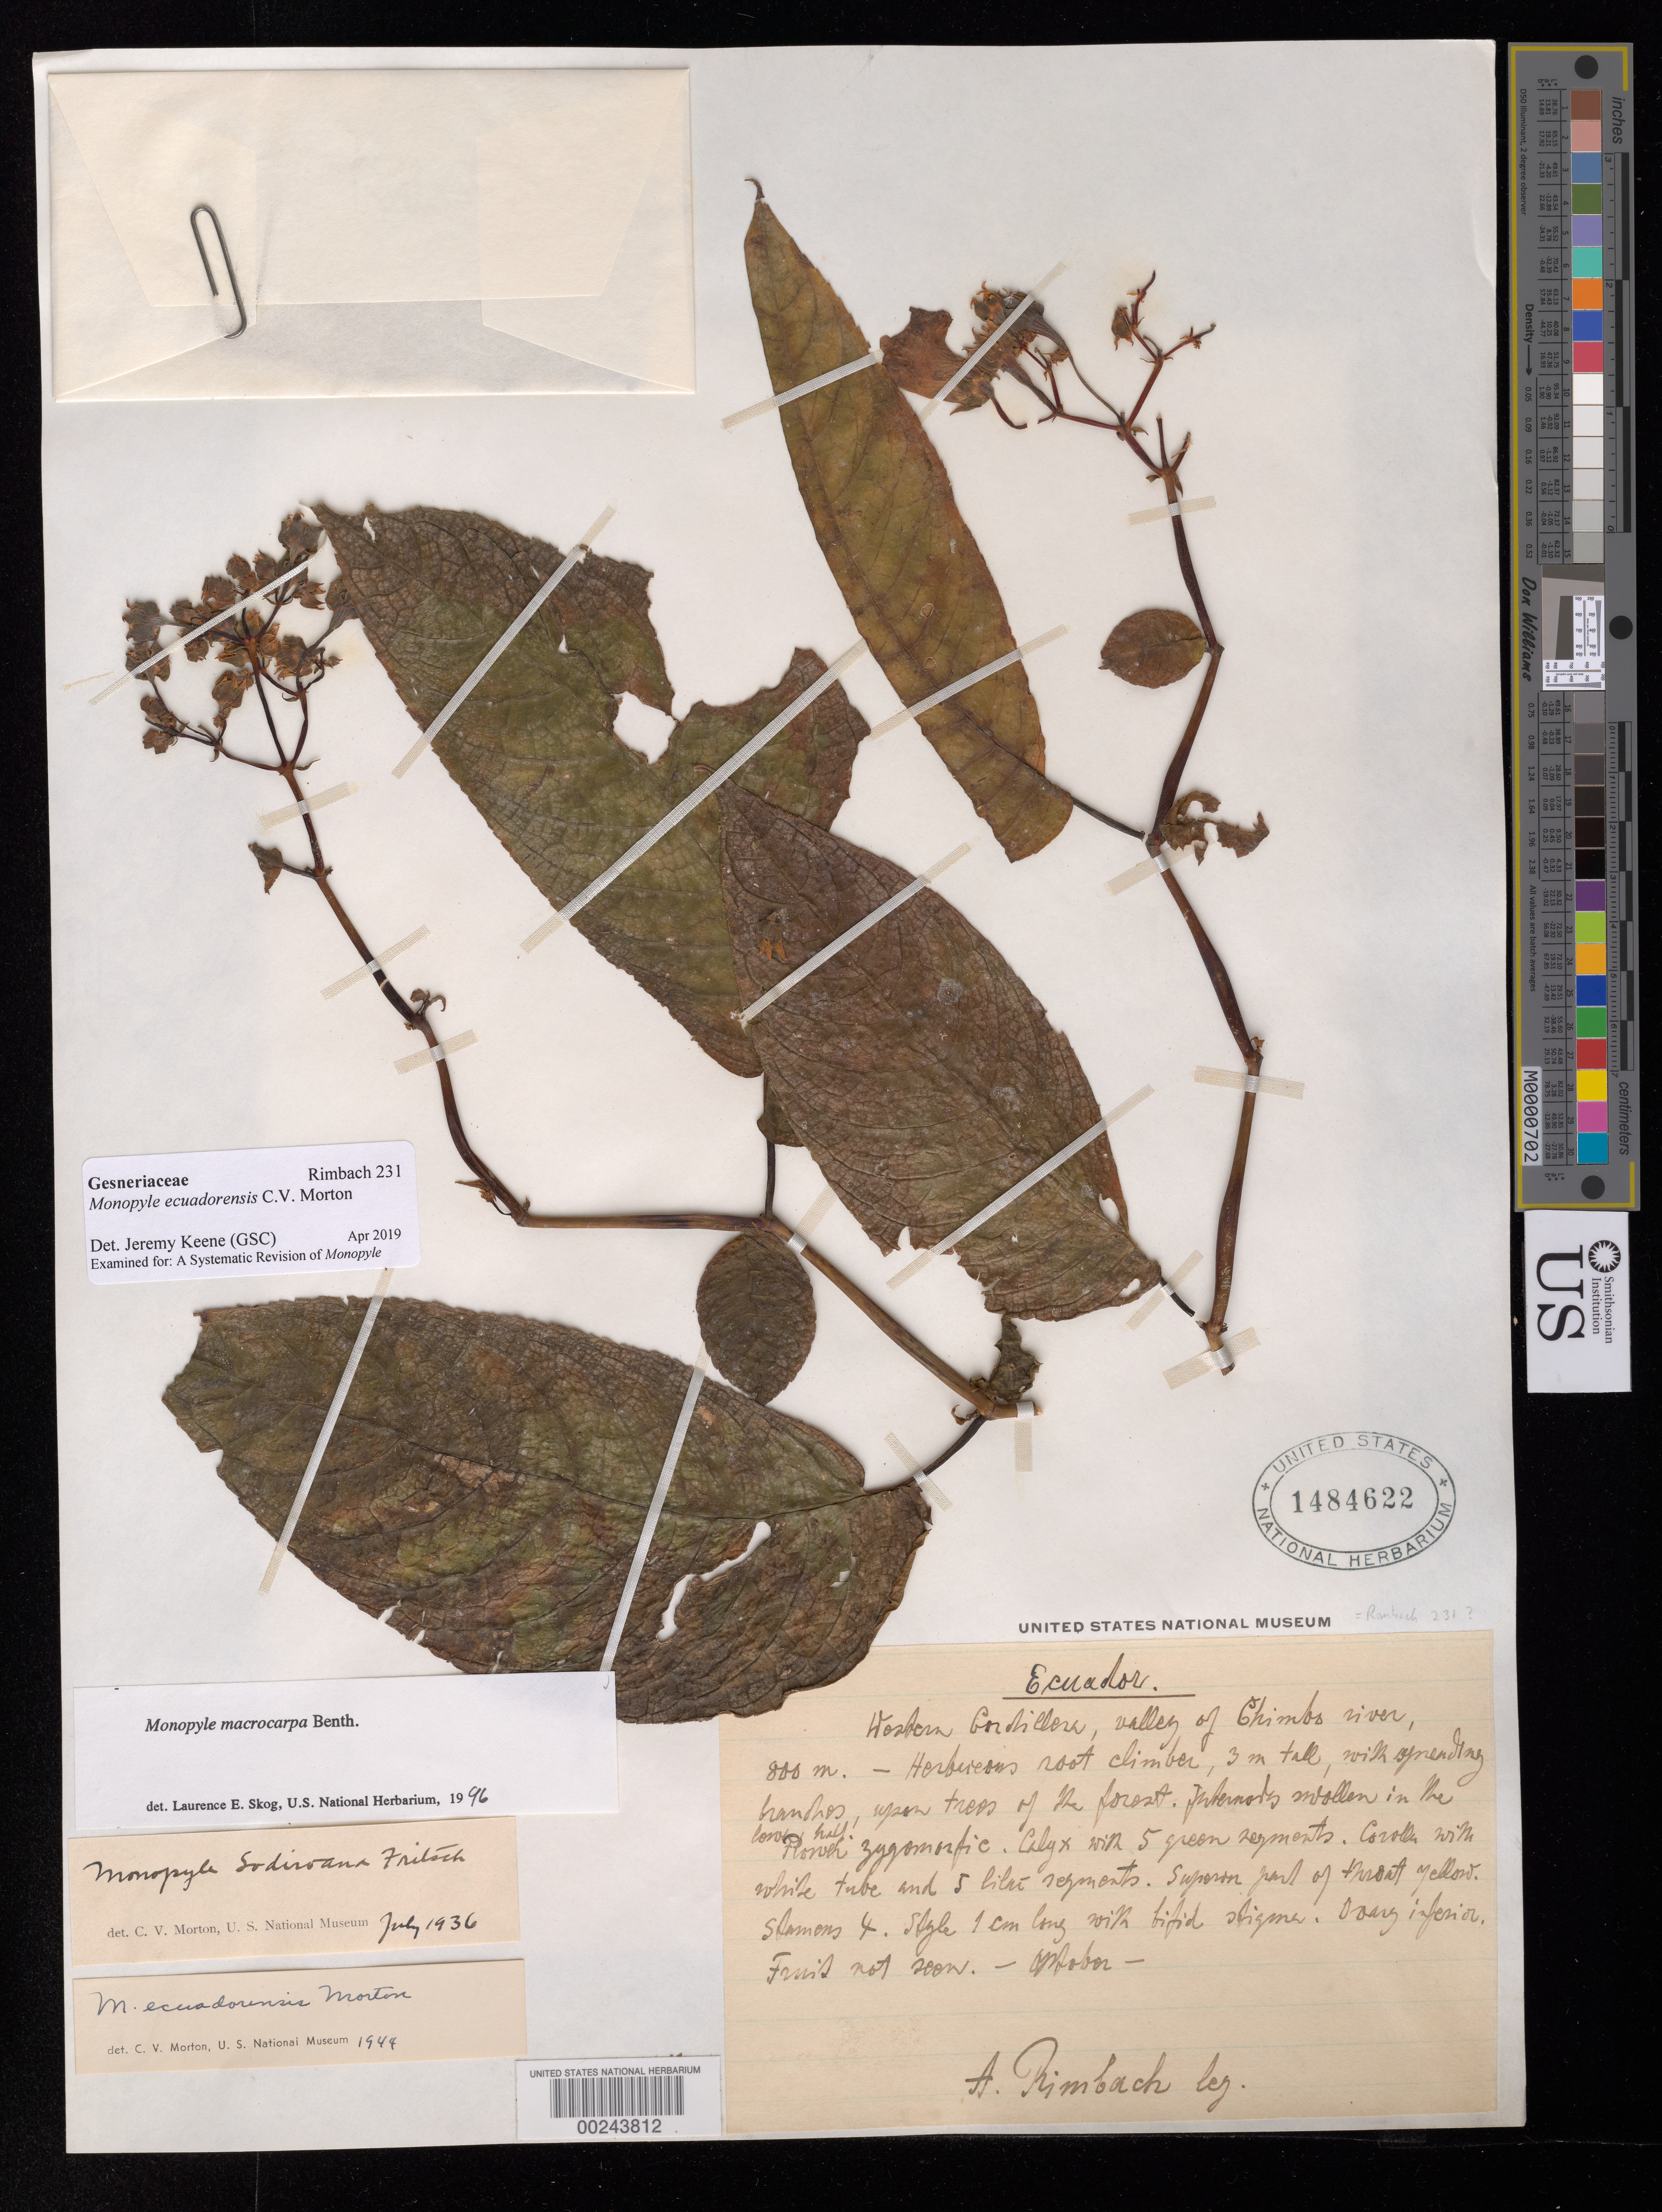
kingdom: Plantae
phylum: Tracheophyta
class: Magnoliopsida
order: Lamiales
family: Gesneriaceae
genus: Monopyle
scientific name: Monopyle ecuadorensis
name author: C.V. Morton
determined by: Keene, J.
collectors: A. Rimbach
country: Ecuador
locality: Western Cordillera, valley of Chimbo River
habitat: Forest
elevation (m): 800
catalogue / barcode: US 1484622